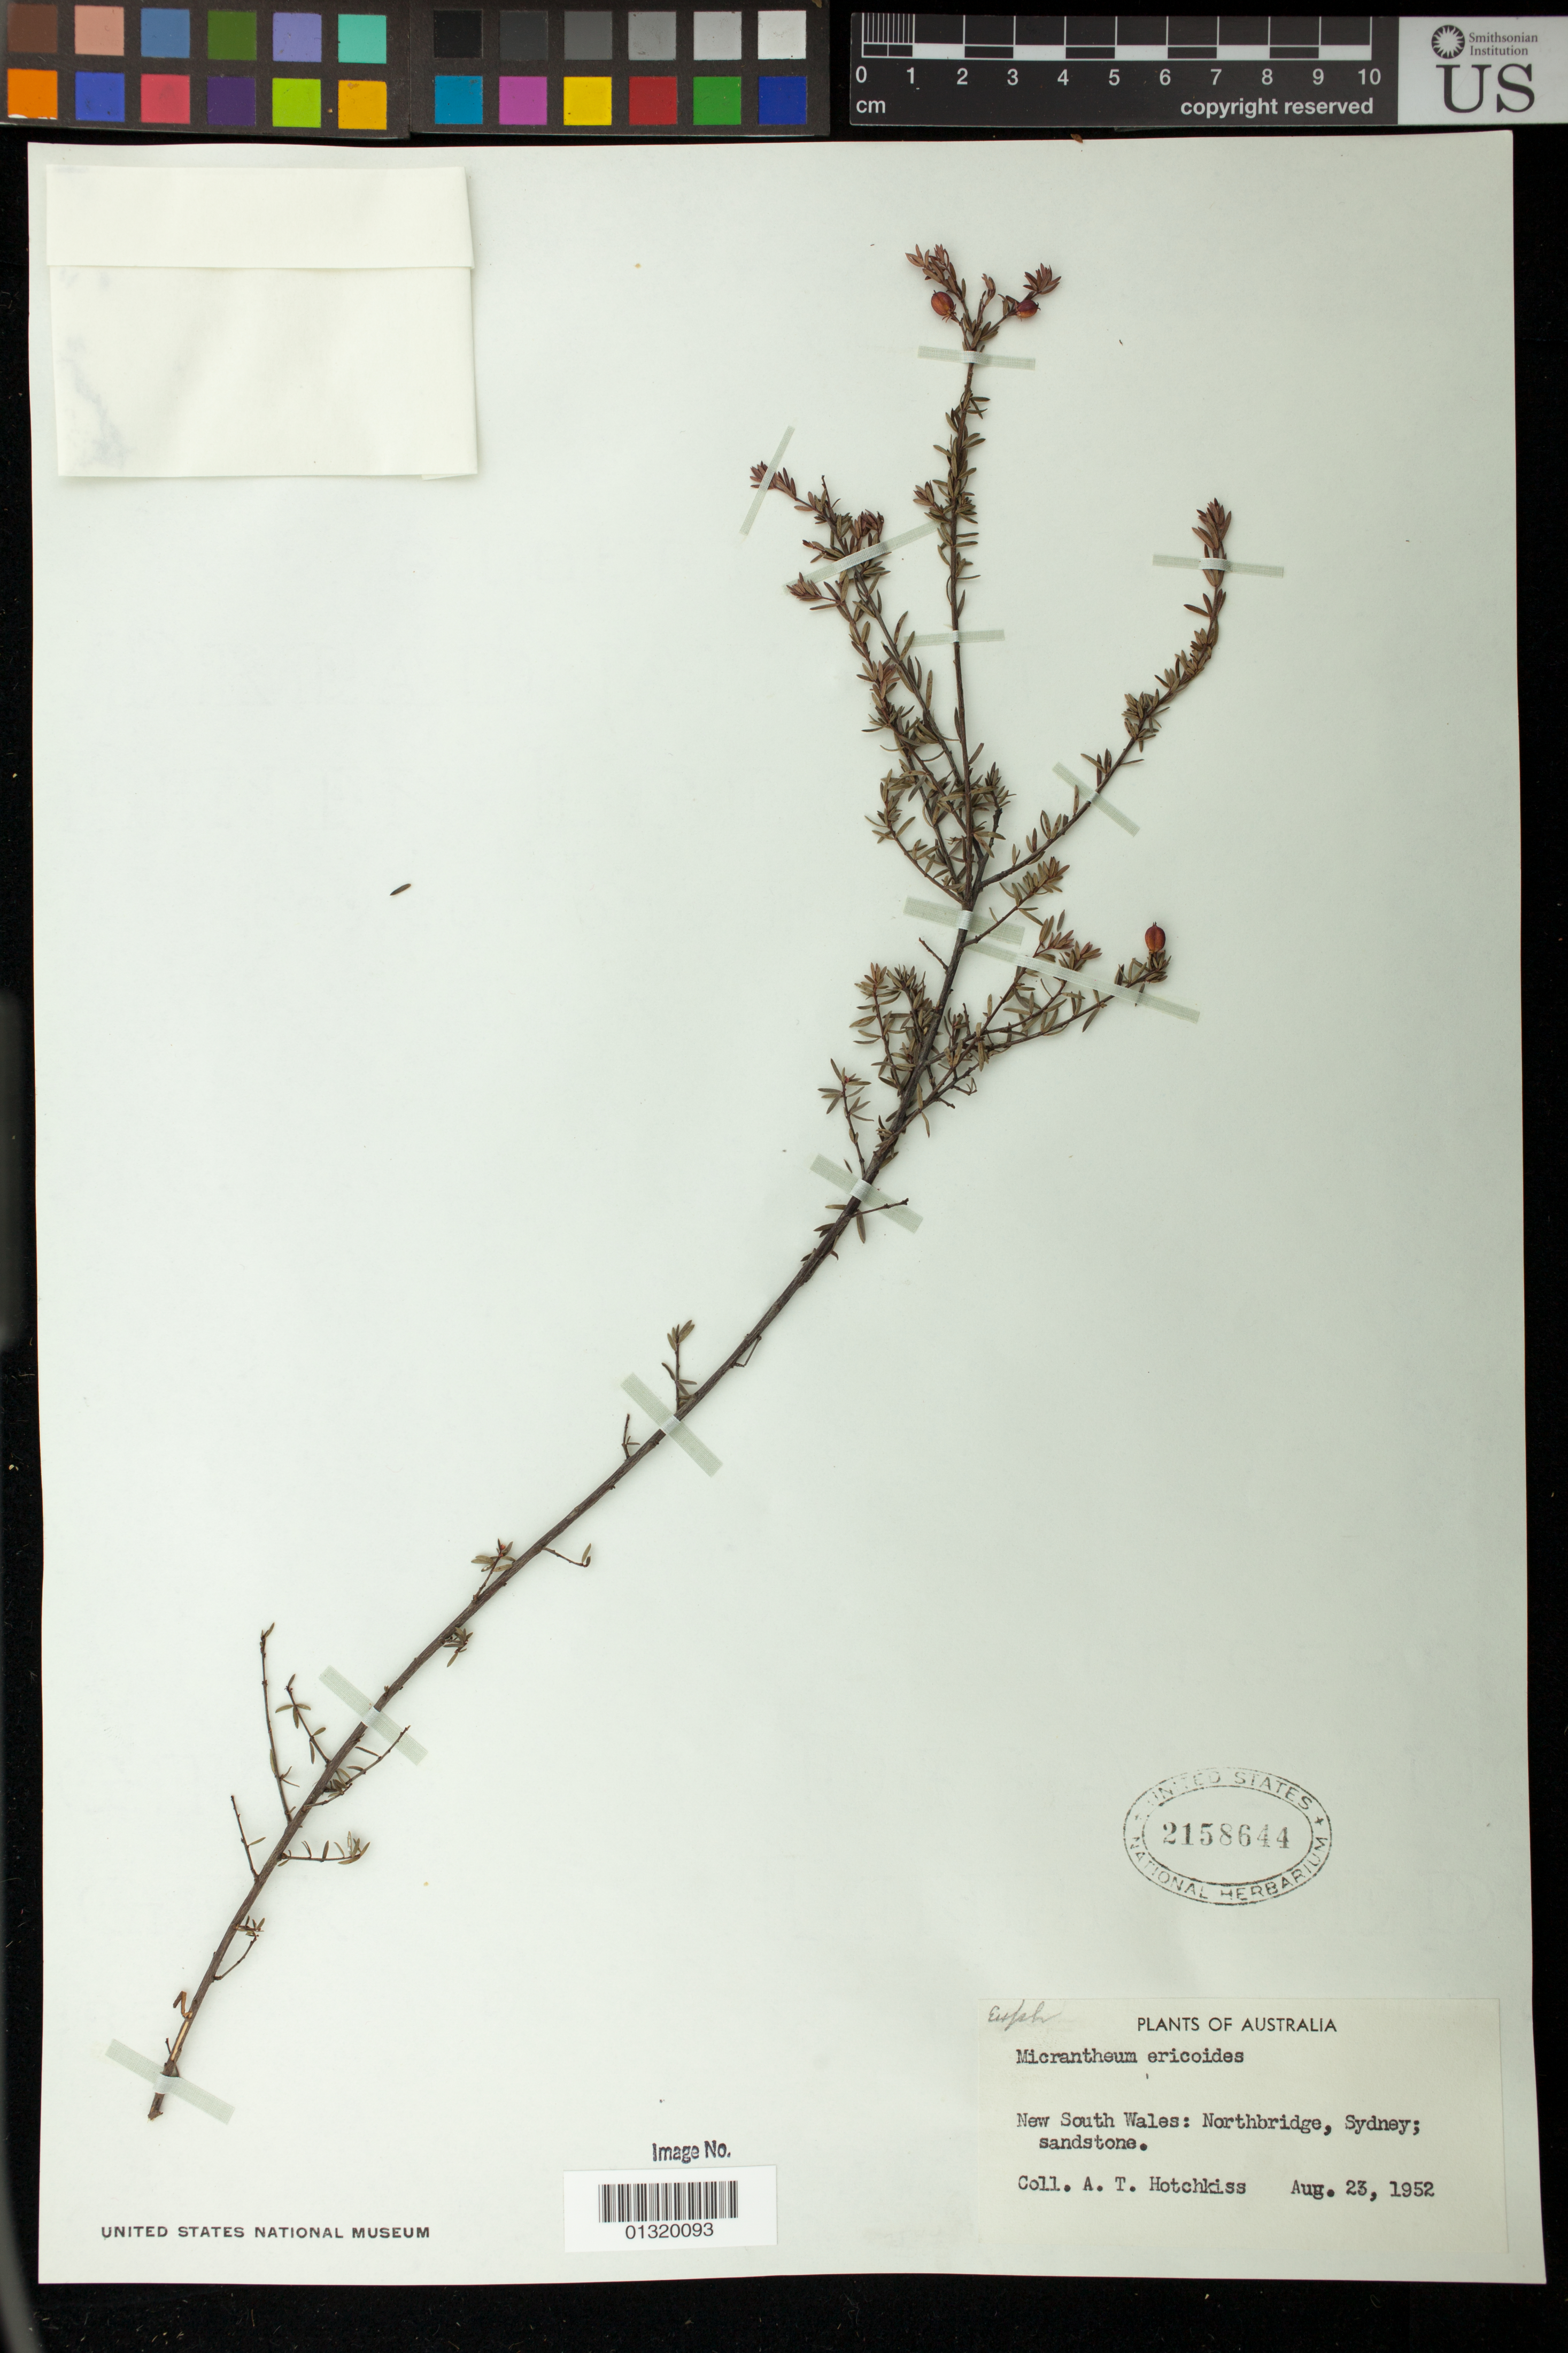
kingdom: Plantae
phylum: Tracheophyta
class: Magnoliopsida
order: Malpighiales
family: Picrodendraceae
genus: Micrantheum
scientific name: Micrantheum ericoides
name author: Desf.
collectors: A. Hotchkiss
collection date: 1952-08-23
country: Australia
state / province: New South Wales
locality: Northbridge, Sydney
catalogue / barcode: US 2158644